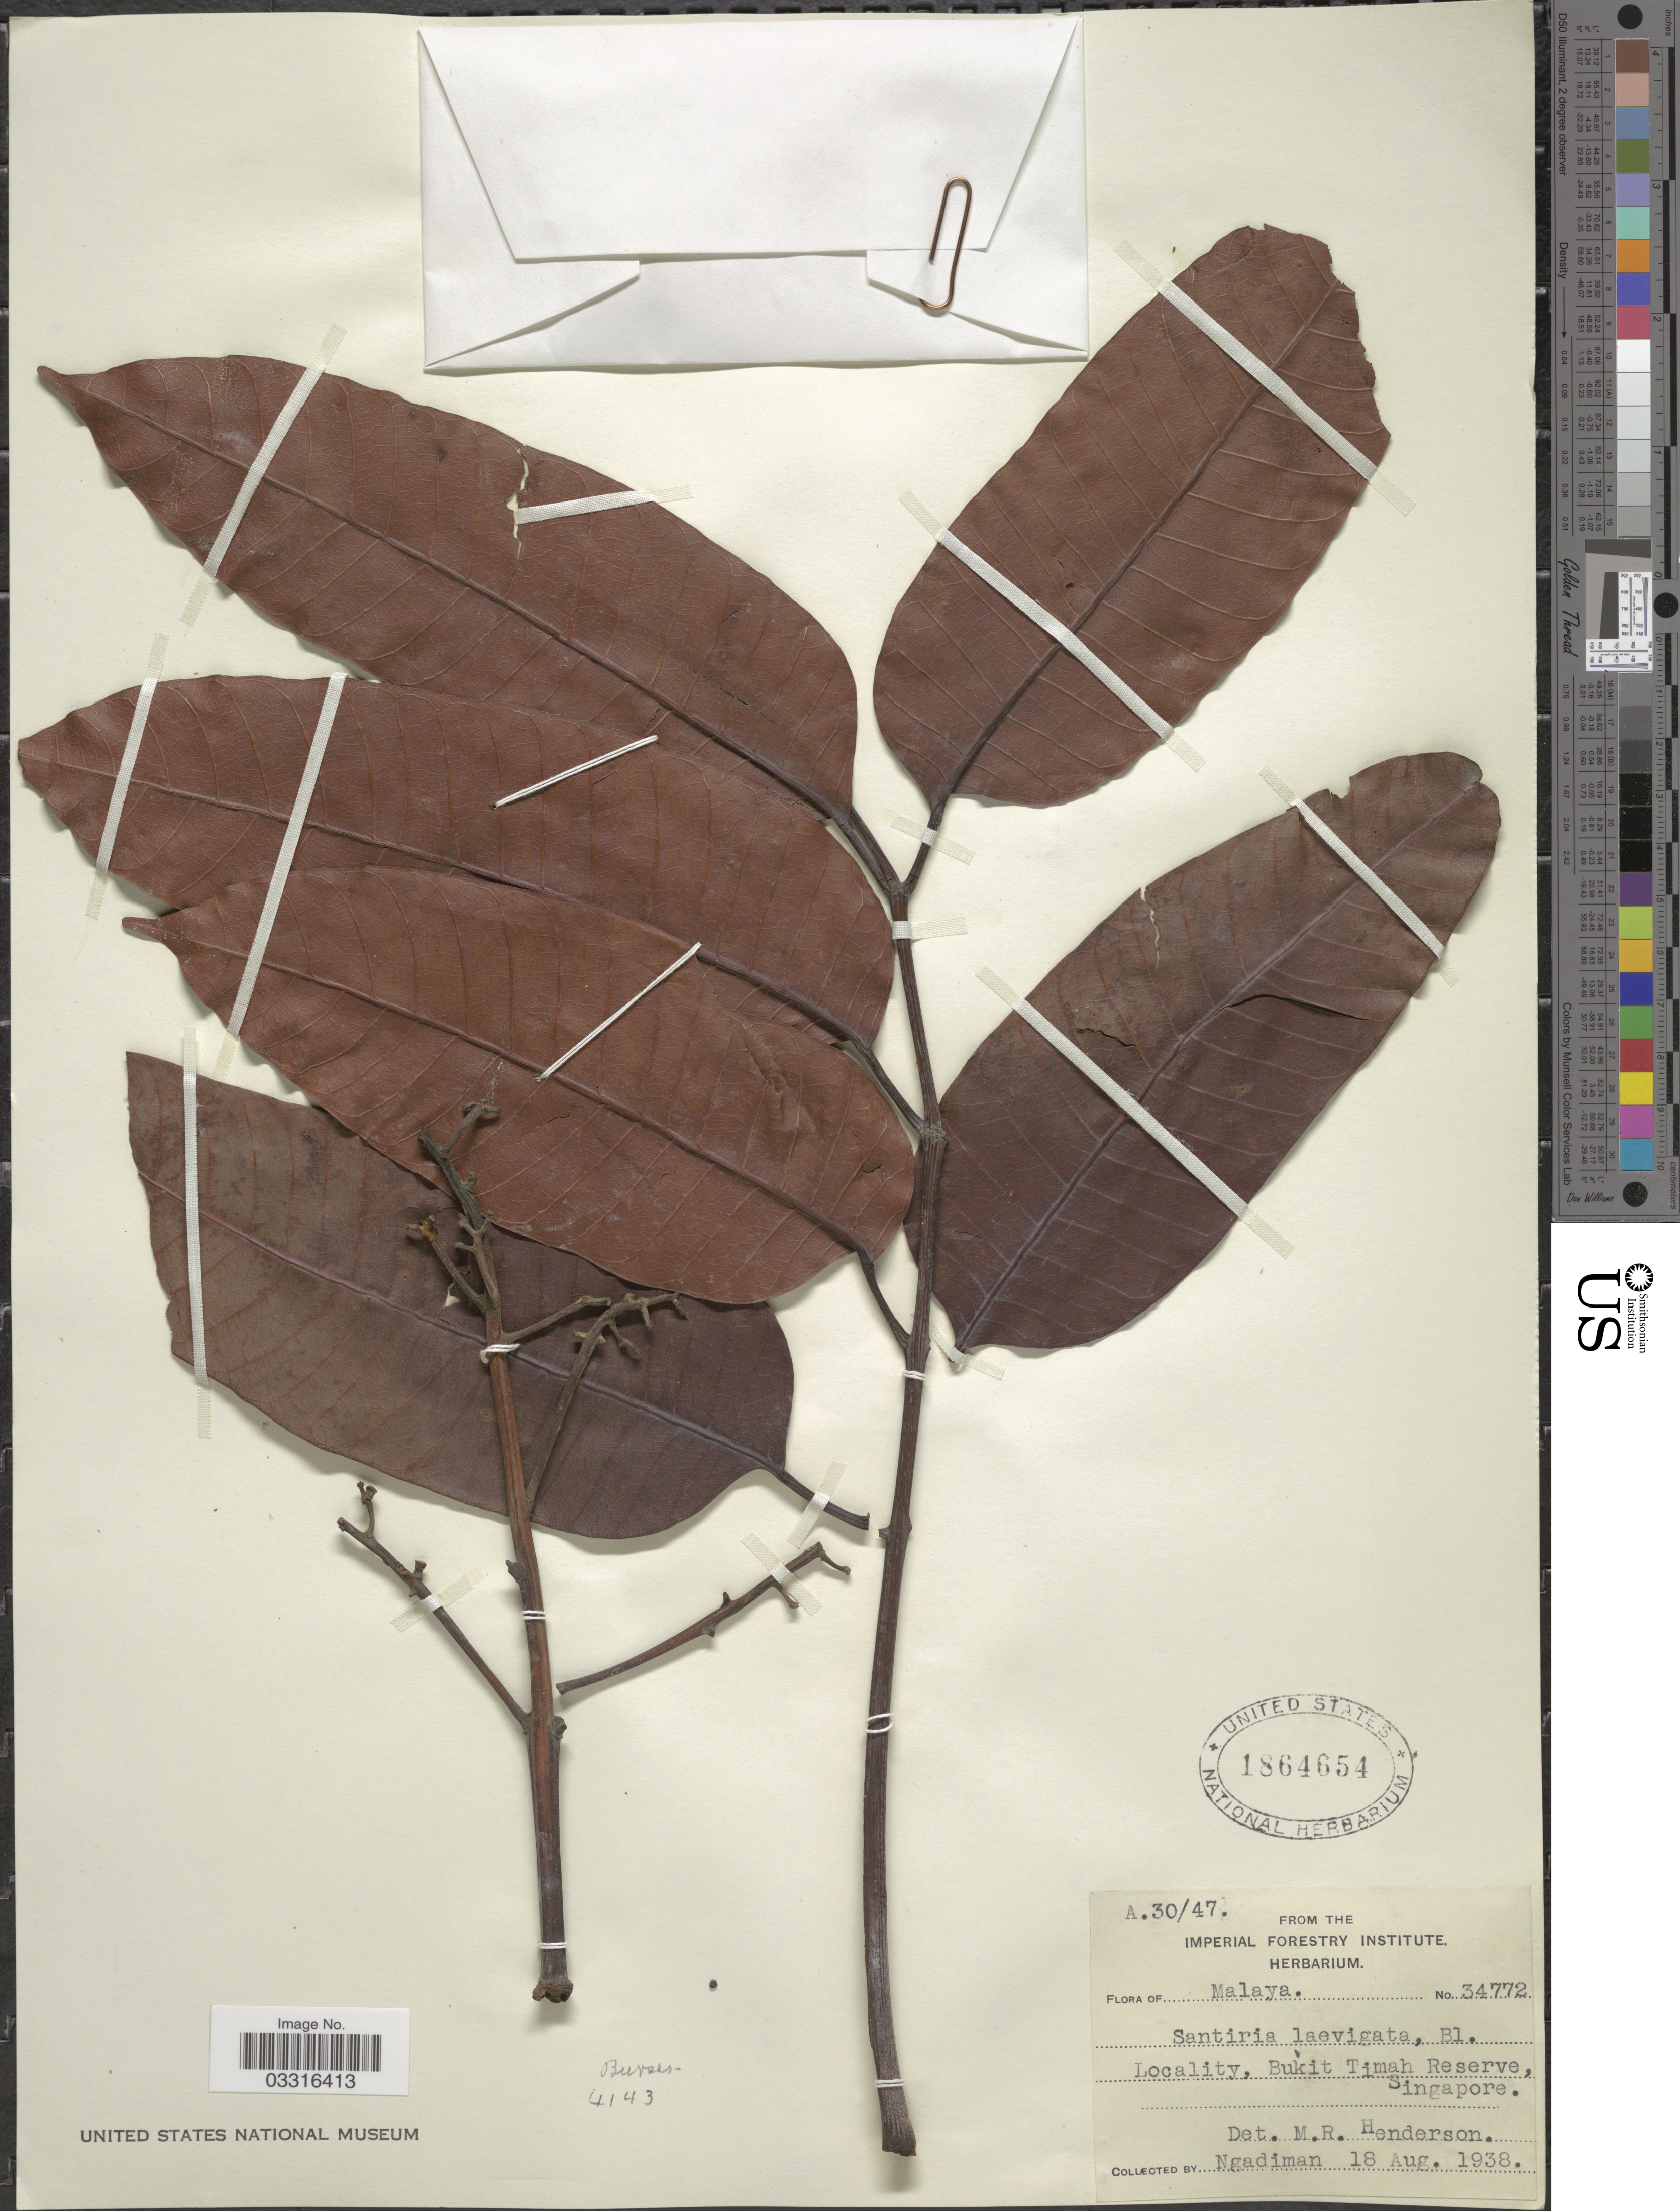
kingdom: Plantae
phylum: Tracheophyta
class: Magnoliopsida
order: Sapindales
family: Burseraceae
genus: Santiria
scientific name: Santiria laevigata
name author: Blume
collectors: Ngadiman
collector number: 34772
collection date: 1938-08-18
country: Singapore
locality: Malaya. Bukit Timah Reserve.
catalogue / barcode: US 1864654